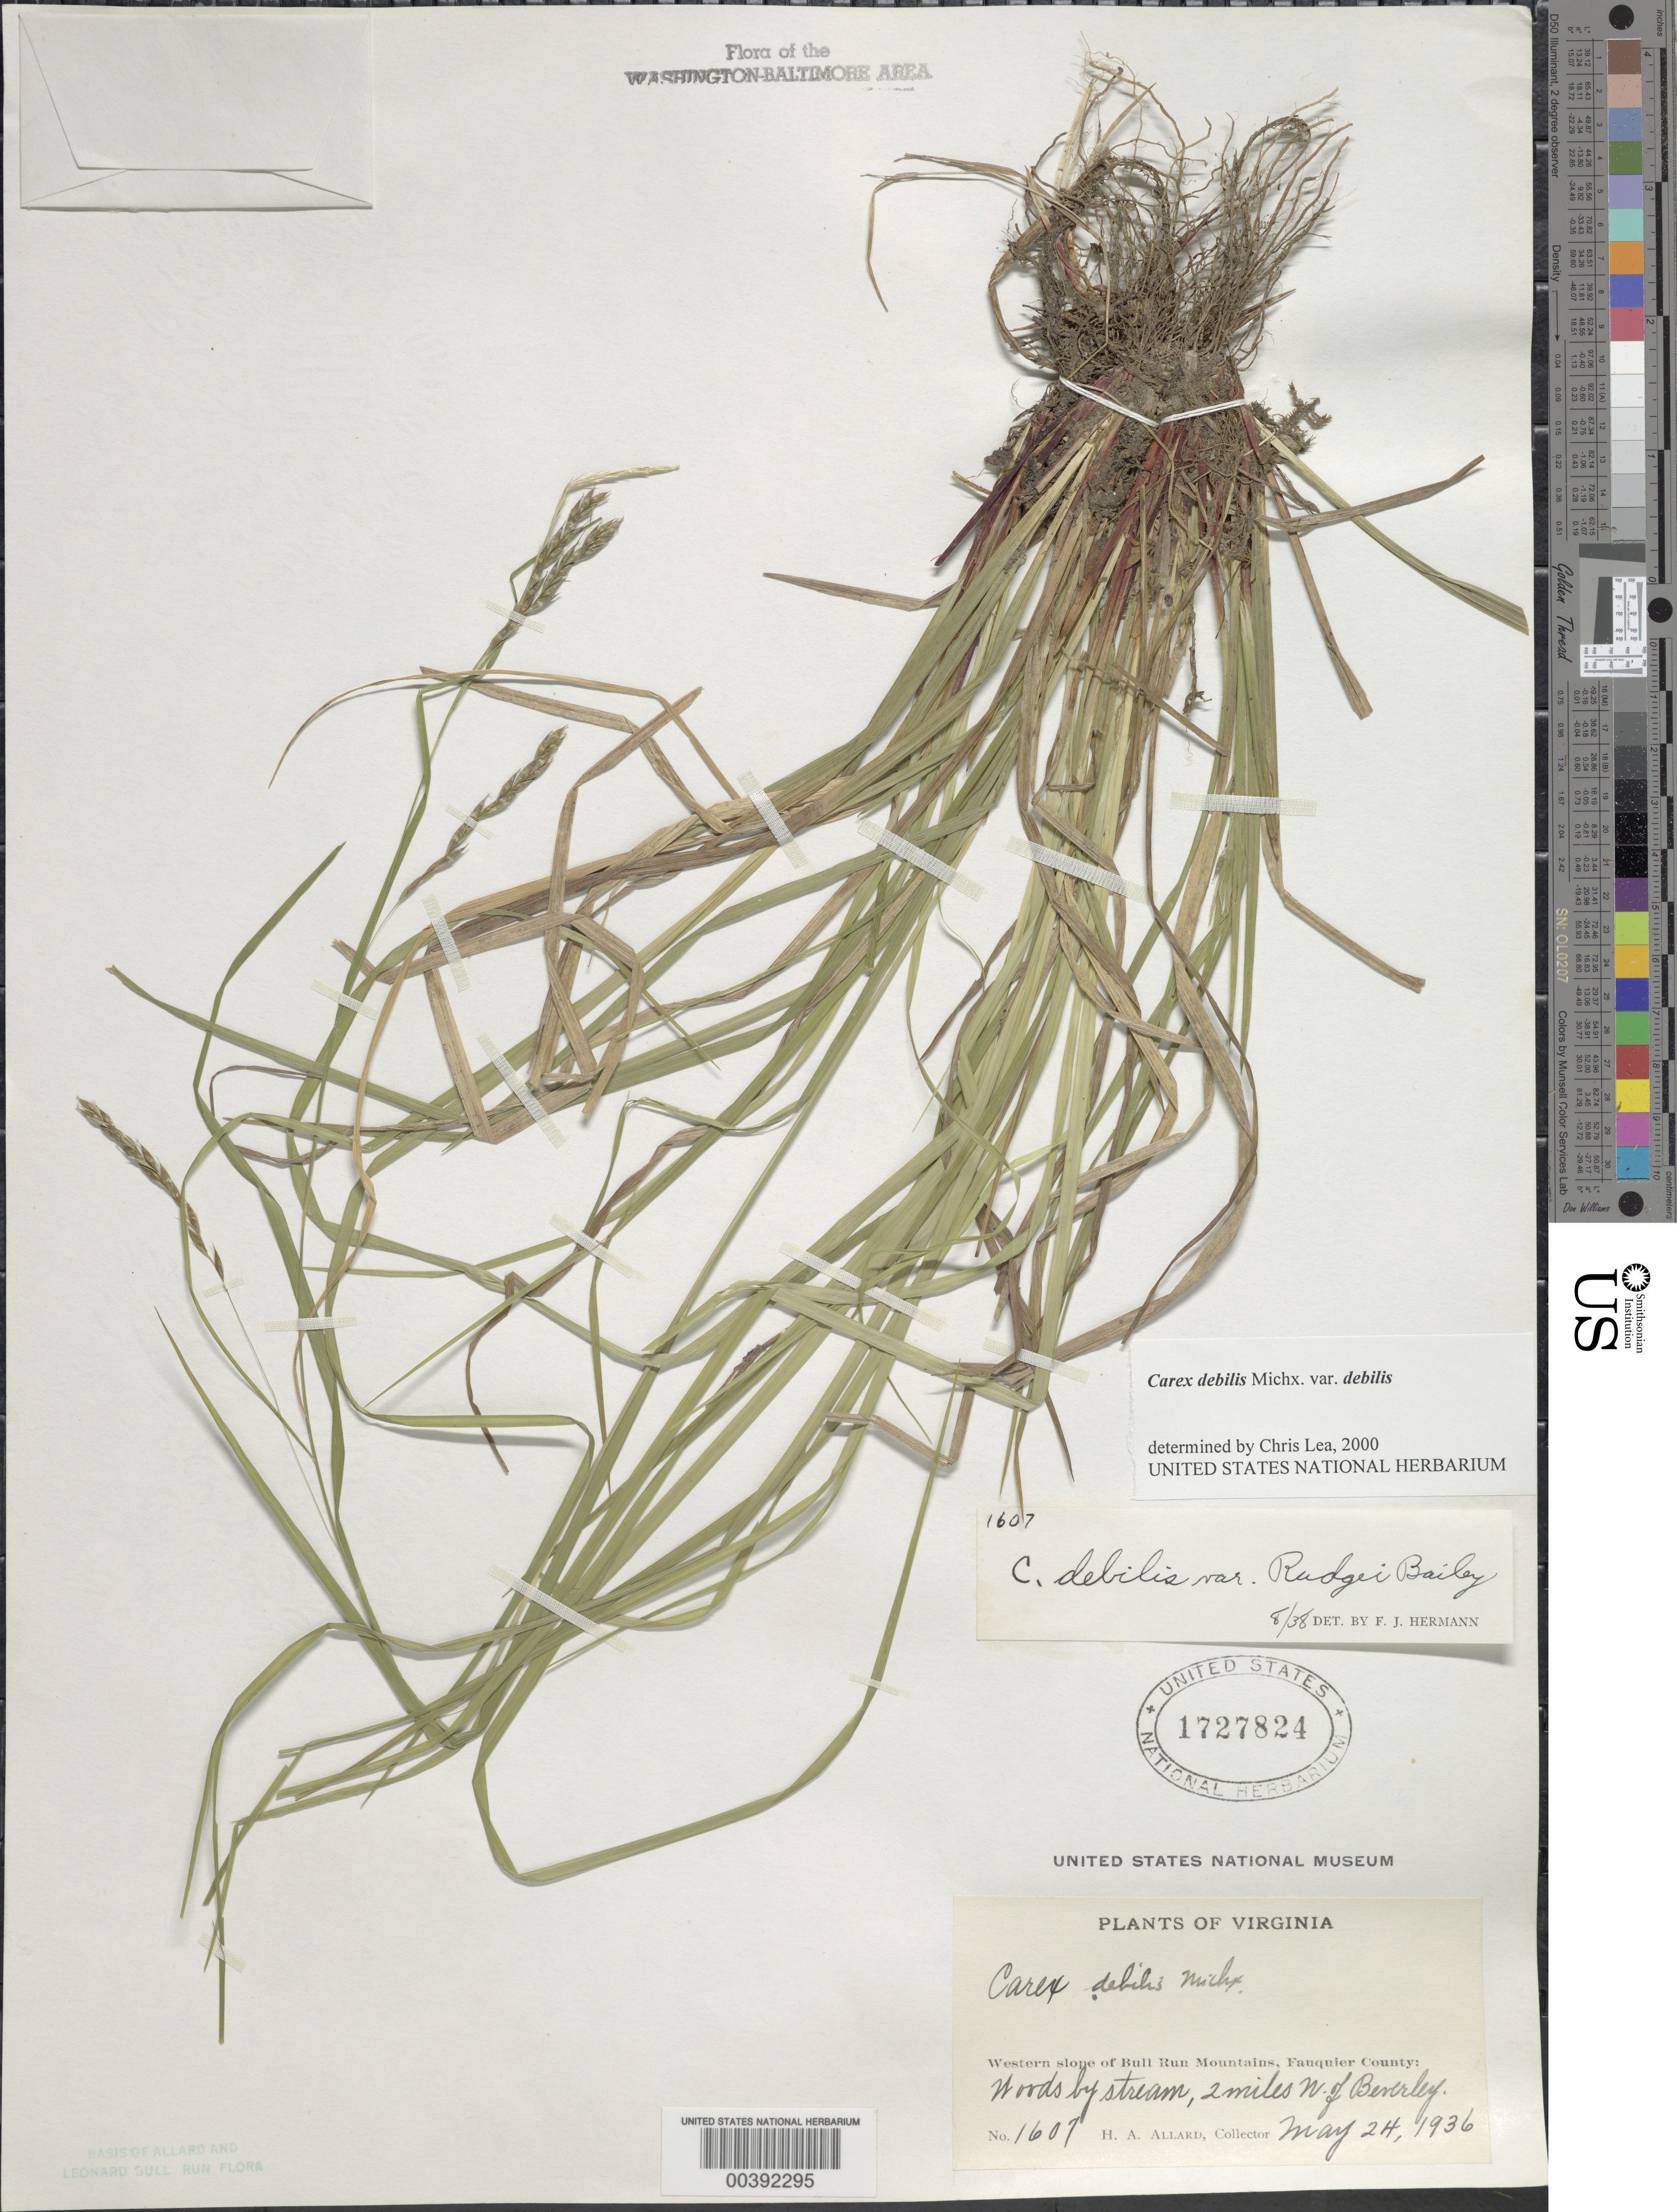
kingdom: Plantae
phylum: Tracheophyta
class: Liliopsida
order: Poales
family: Cyperaceae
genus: Carex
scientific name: Carex debilis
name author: Michx.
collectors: H. A. Allard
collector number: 1607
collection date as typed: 24 May 1936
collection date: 1936-05-24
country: United States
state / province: Virginia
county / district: Fauquier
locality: North of Beverley Bull Run Mts.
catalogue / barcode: US 1727824